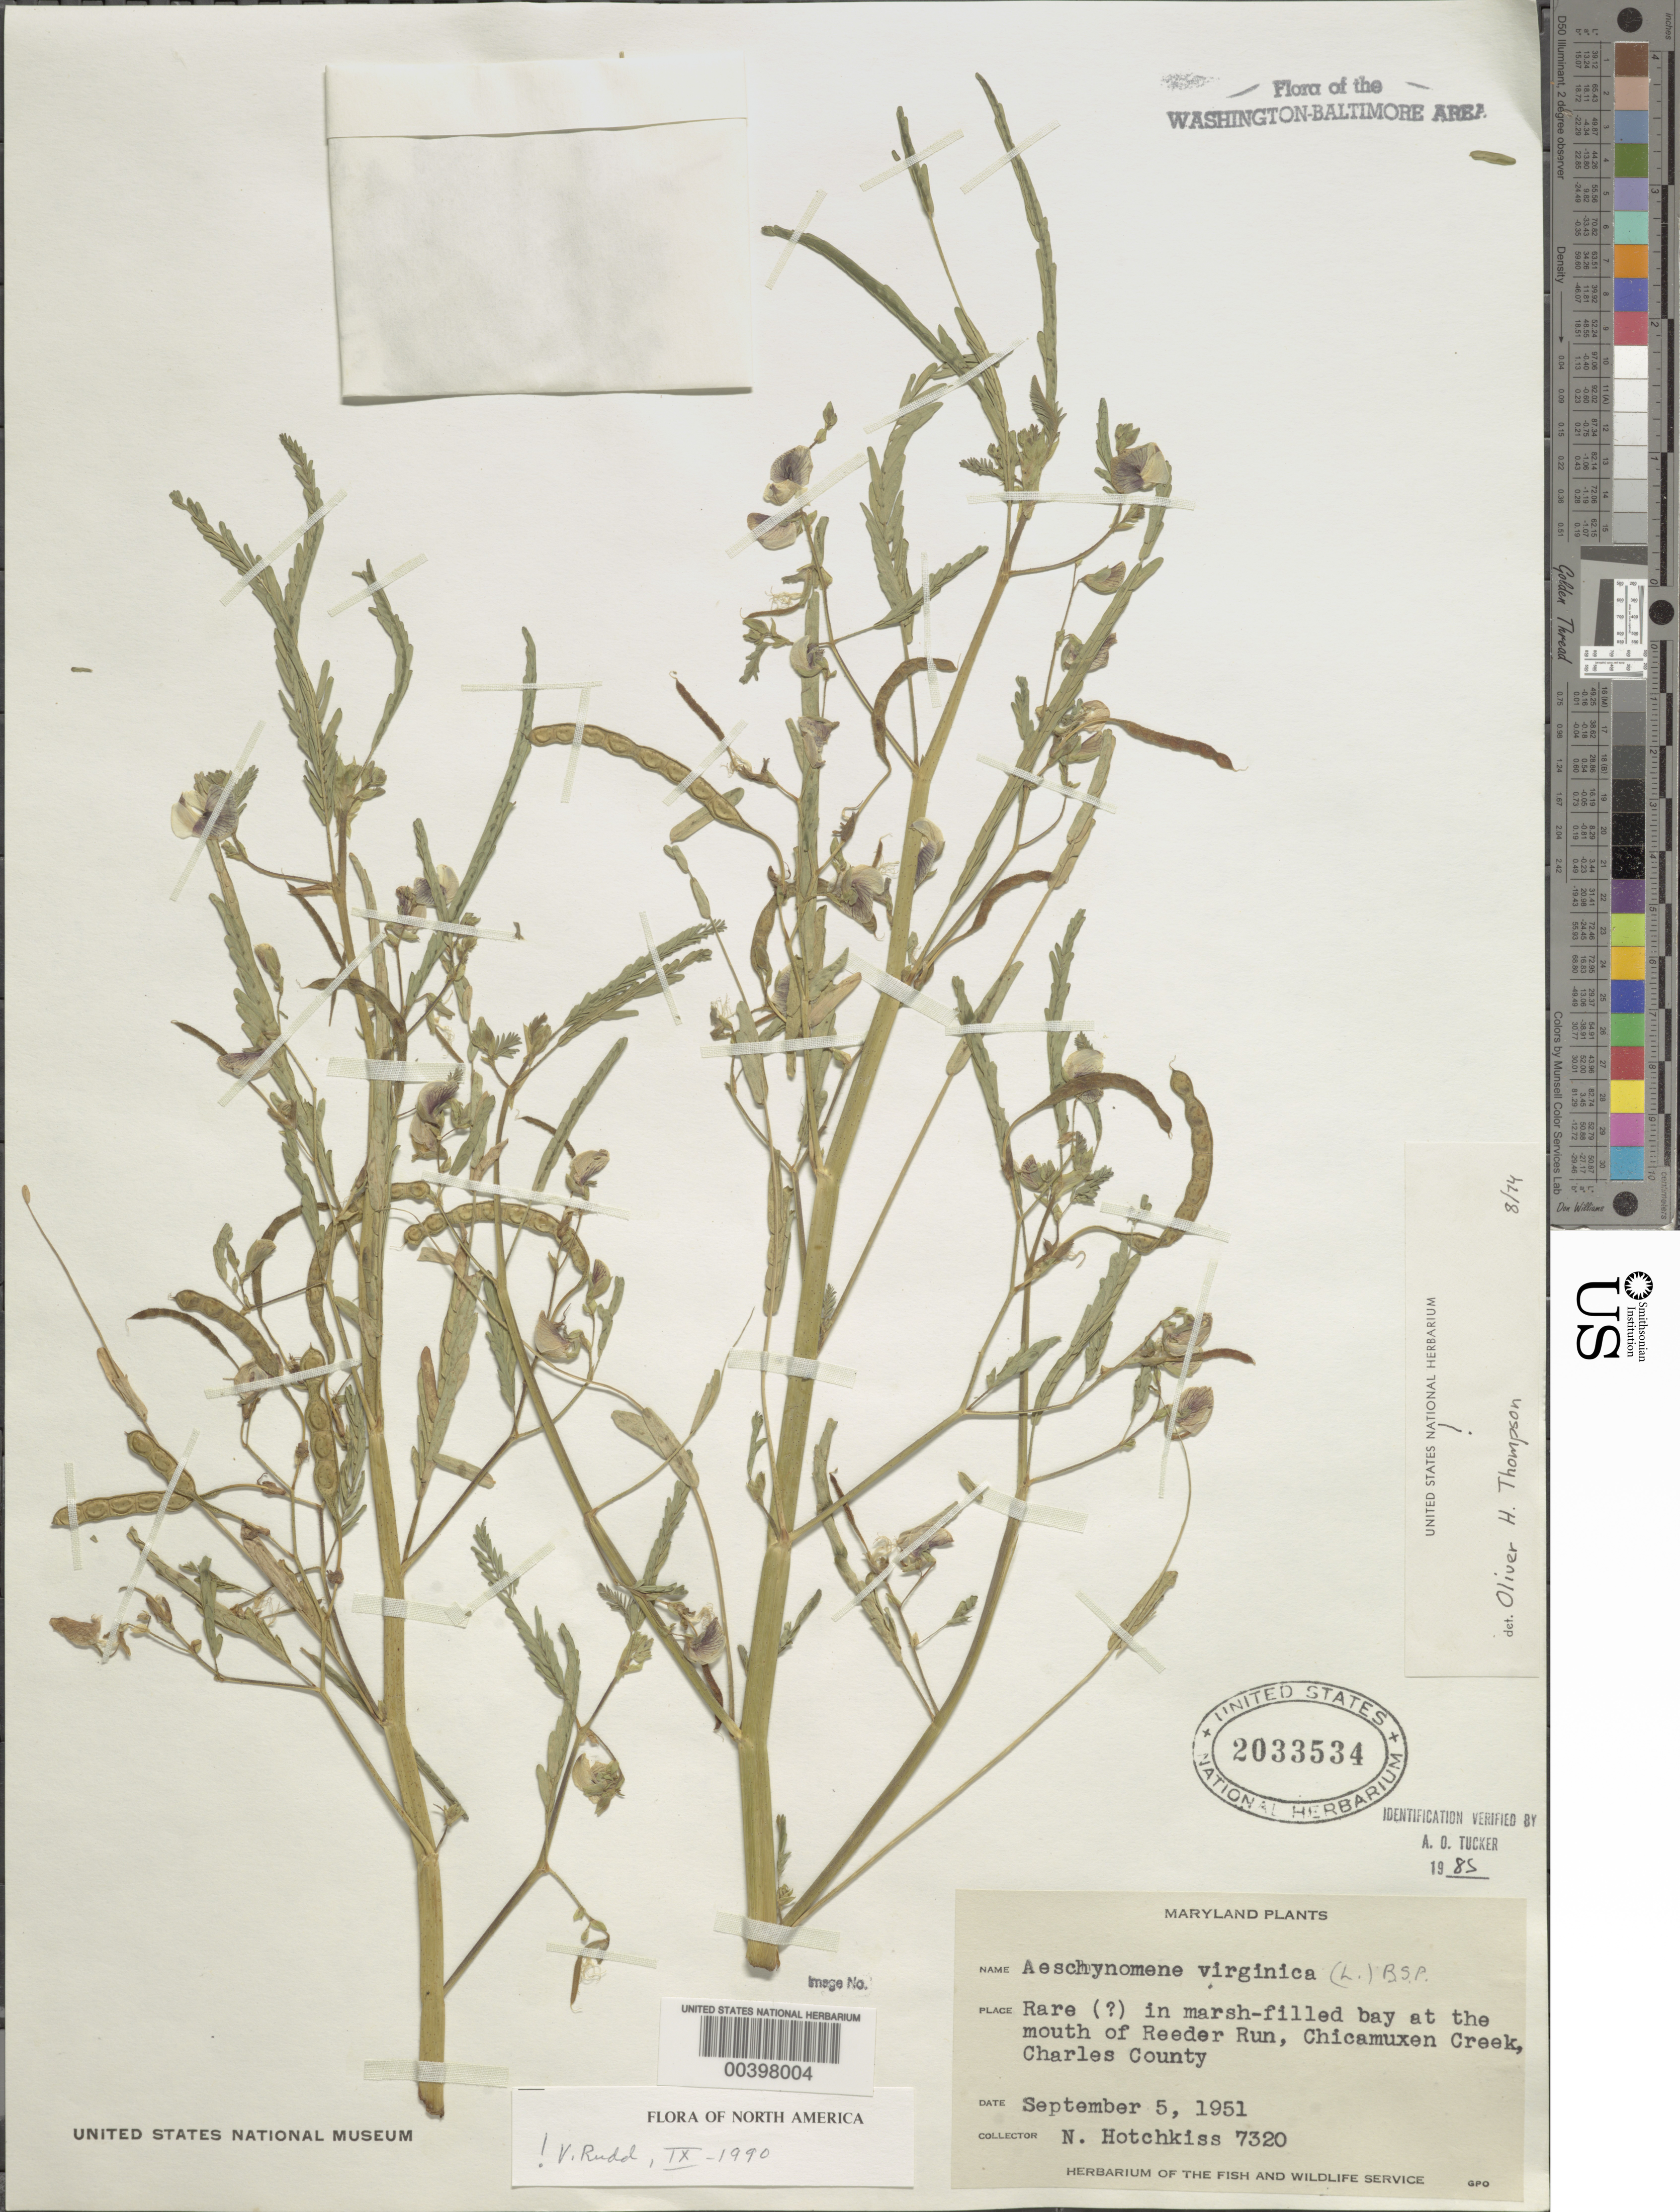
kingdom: Plantae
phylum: Tracheophyta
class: Magnoliopsida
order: Fabales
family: Fabaceae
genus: Aeschynomene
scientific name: Aeschynomene virginica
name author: (L.) Britton, Stearns & Poggenb.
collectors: N. Hotchkiss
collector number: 7320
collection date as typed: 05 Sep 1951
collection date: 1951-09-05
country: United States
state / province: Maryland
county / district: Charles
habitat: In marsh filled bay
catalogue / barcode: US 2033534